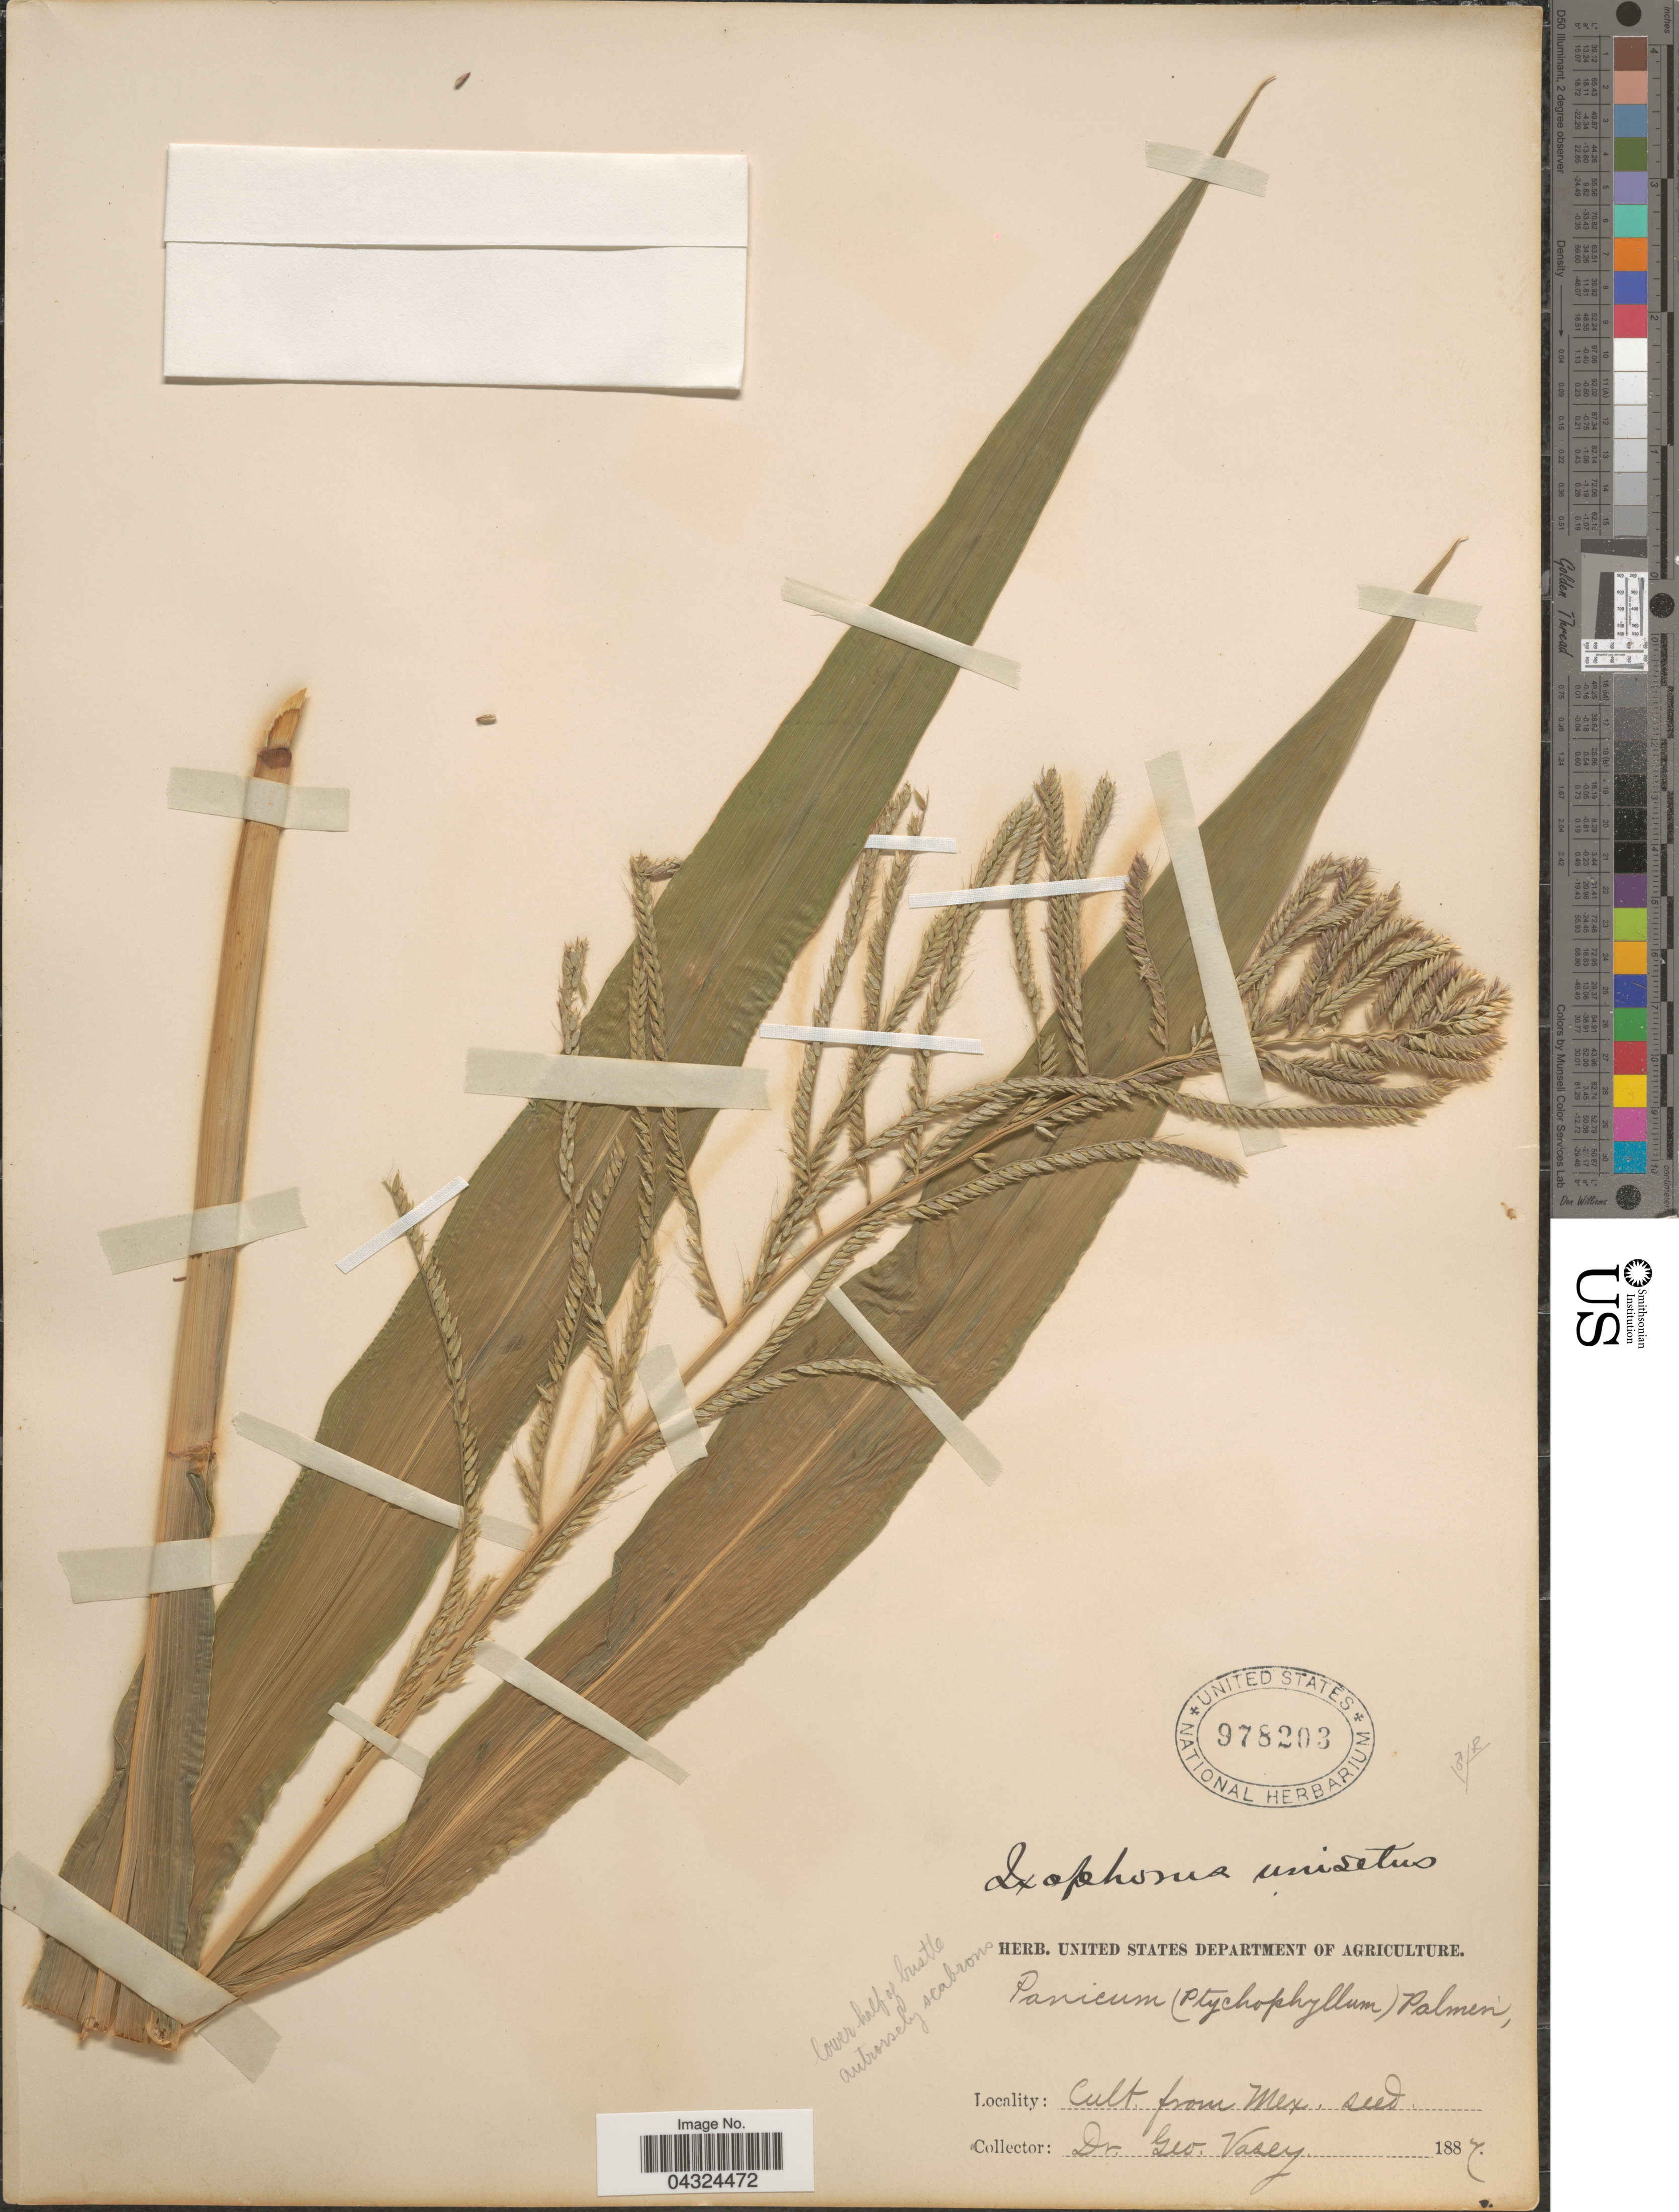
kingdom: Plantae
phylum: Tracheophyta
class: Liliopsida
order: Poales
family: Poaceae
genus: Ixophorus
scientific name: Ixophorus unisetus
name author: (J. Presl) Schltdl.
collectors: G. R. Vasey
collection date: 1887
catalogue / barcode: US 978203